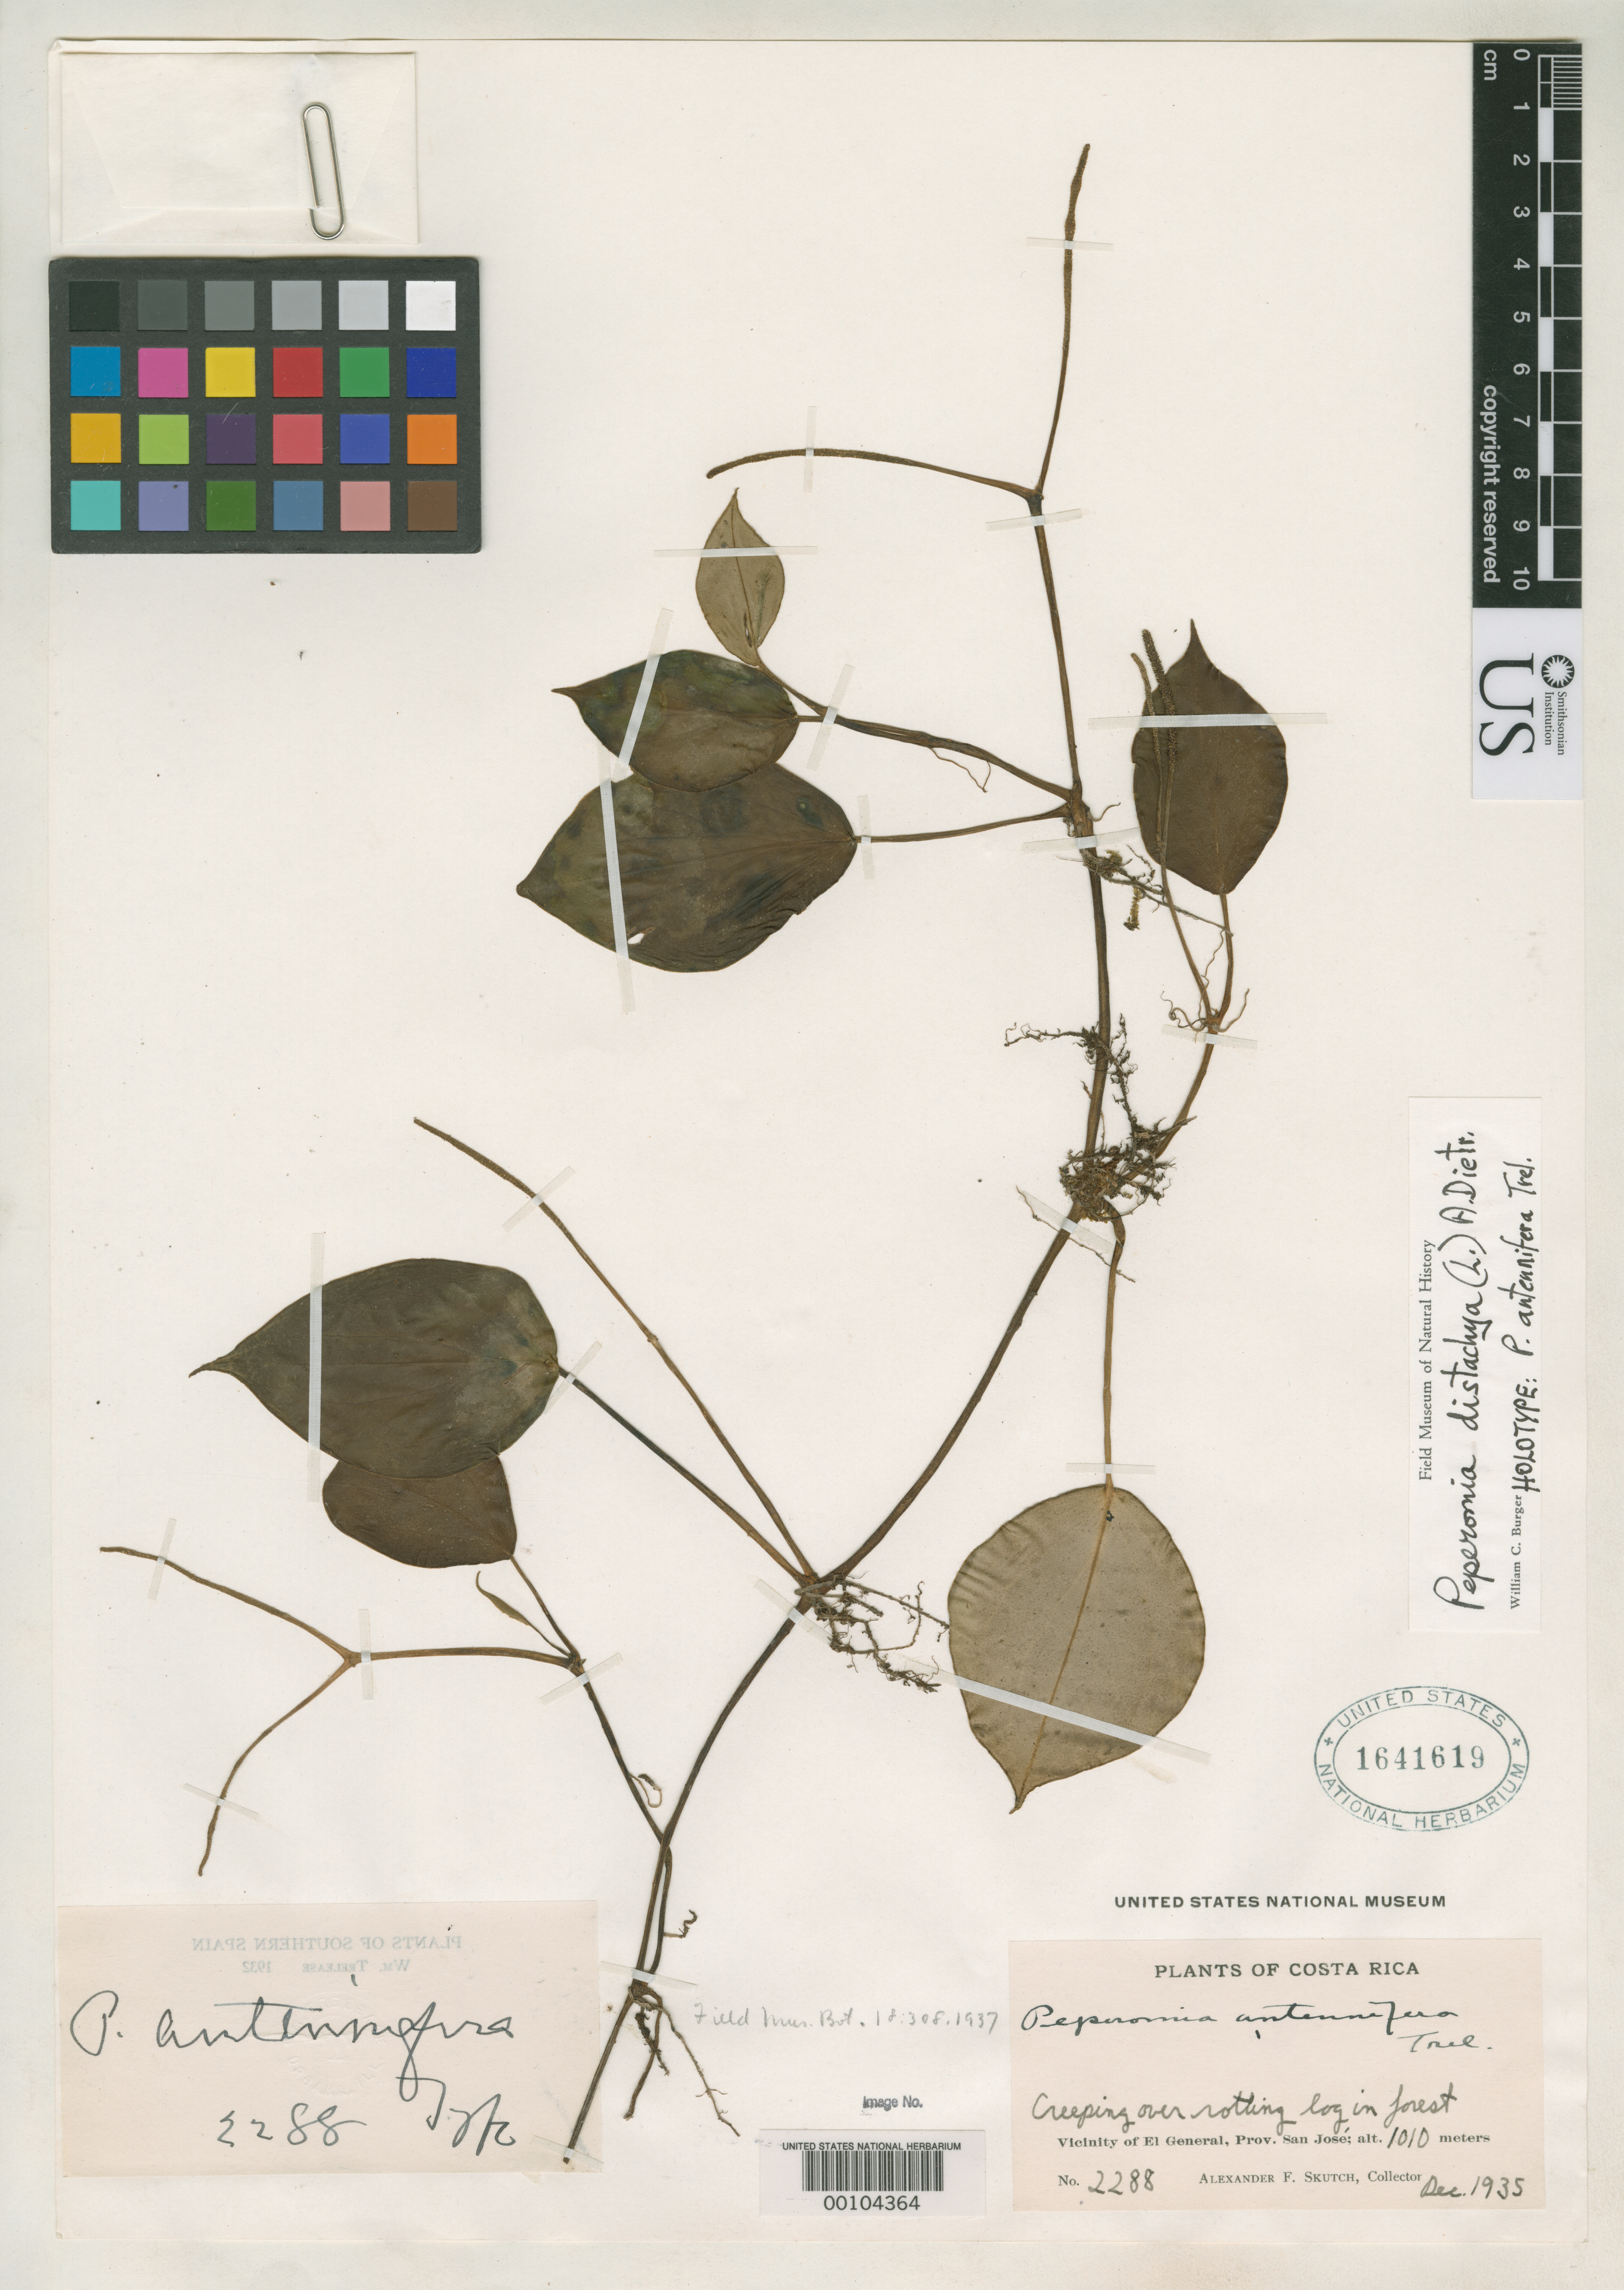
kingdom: Plantae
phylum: Tracheophyta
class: Magnoliopsida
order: Piperales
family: Piperaceae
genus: Peperomia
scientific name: Peperomia antennifera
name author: Trel.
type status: Holotype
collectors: A. F. Skutch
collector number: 2288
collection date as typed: Dec 1935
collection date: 1935-12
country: Costa Rica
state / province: San José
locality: Vicinity of El General.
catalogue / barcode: US 1641619